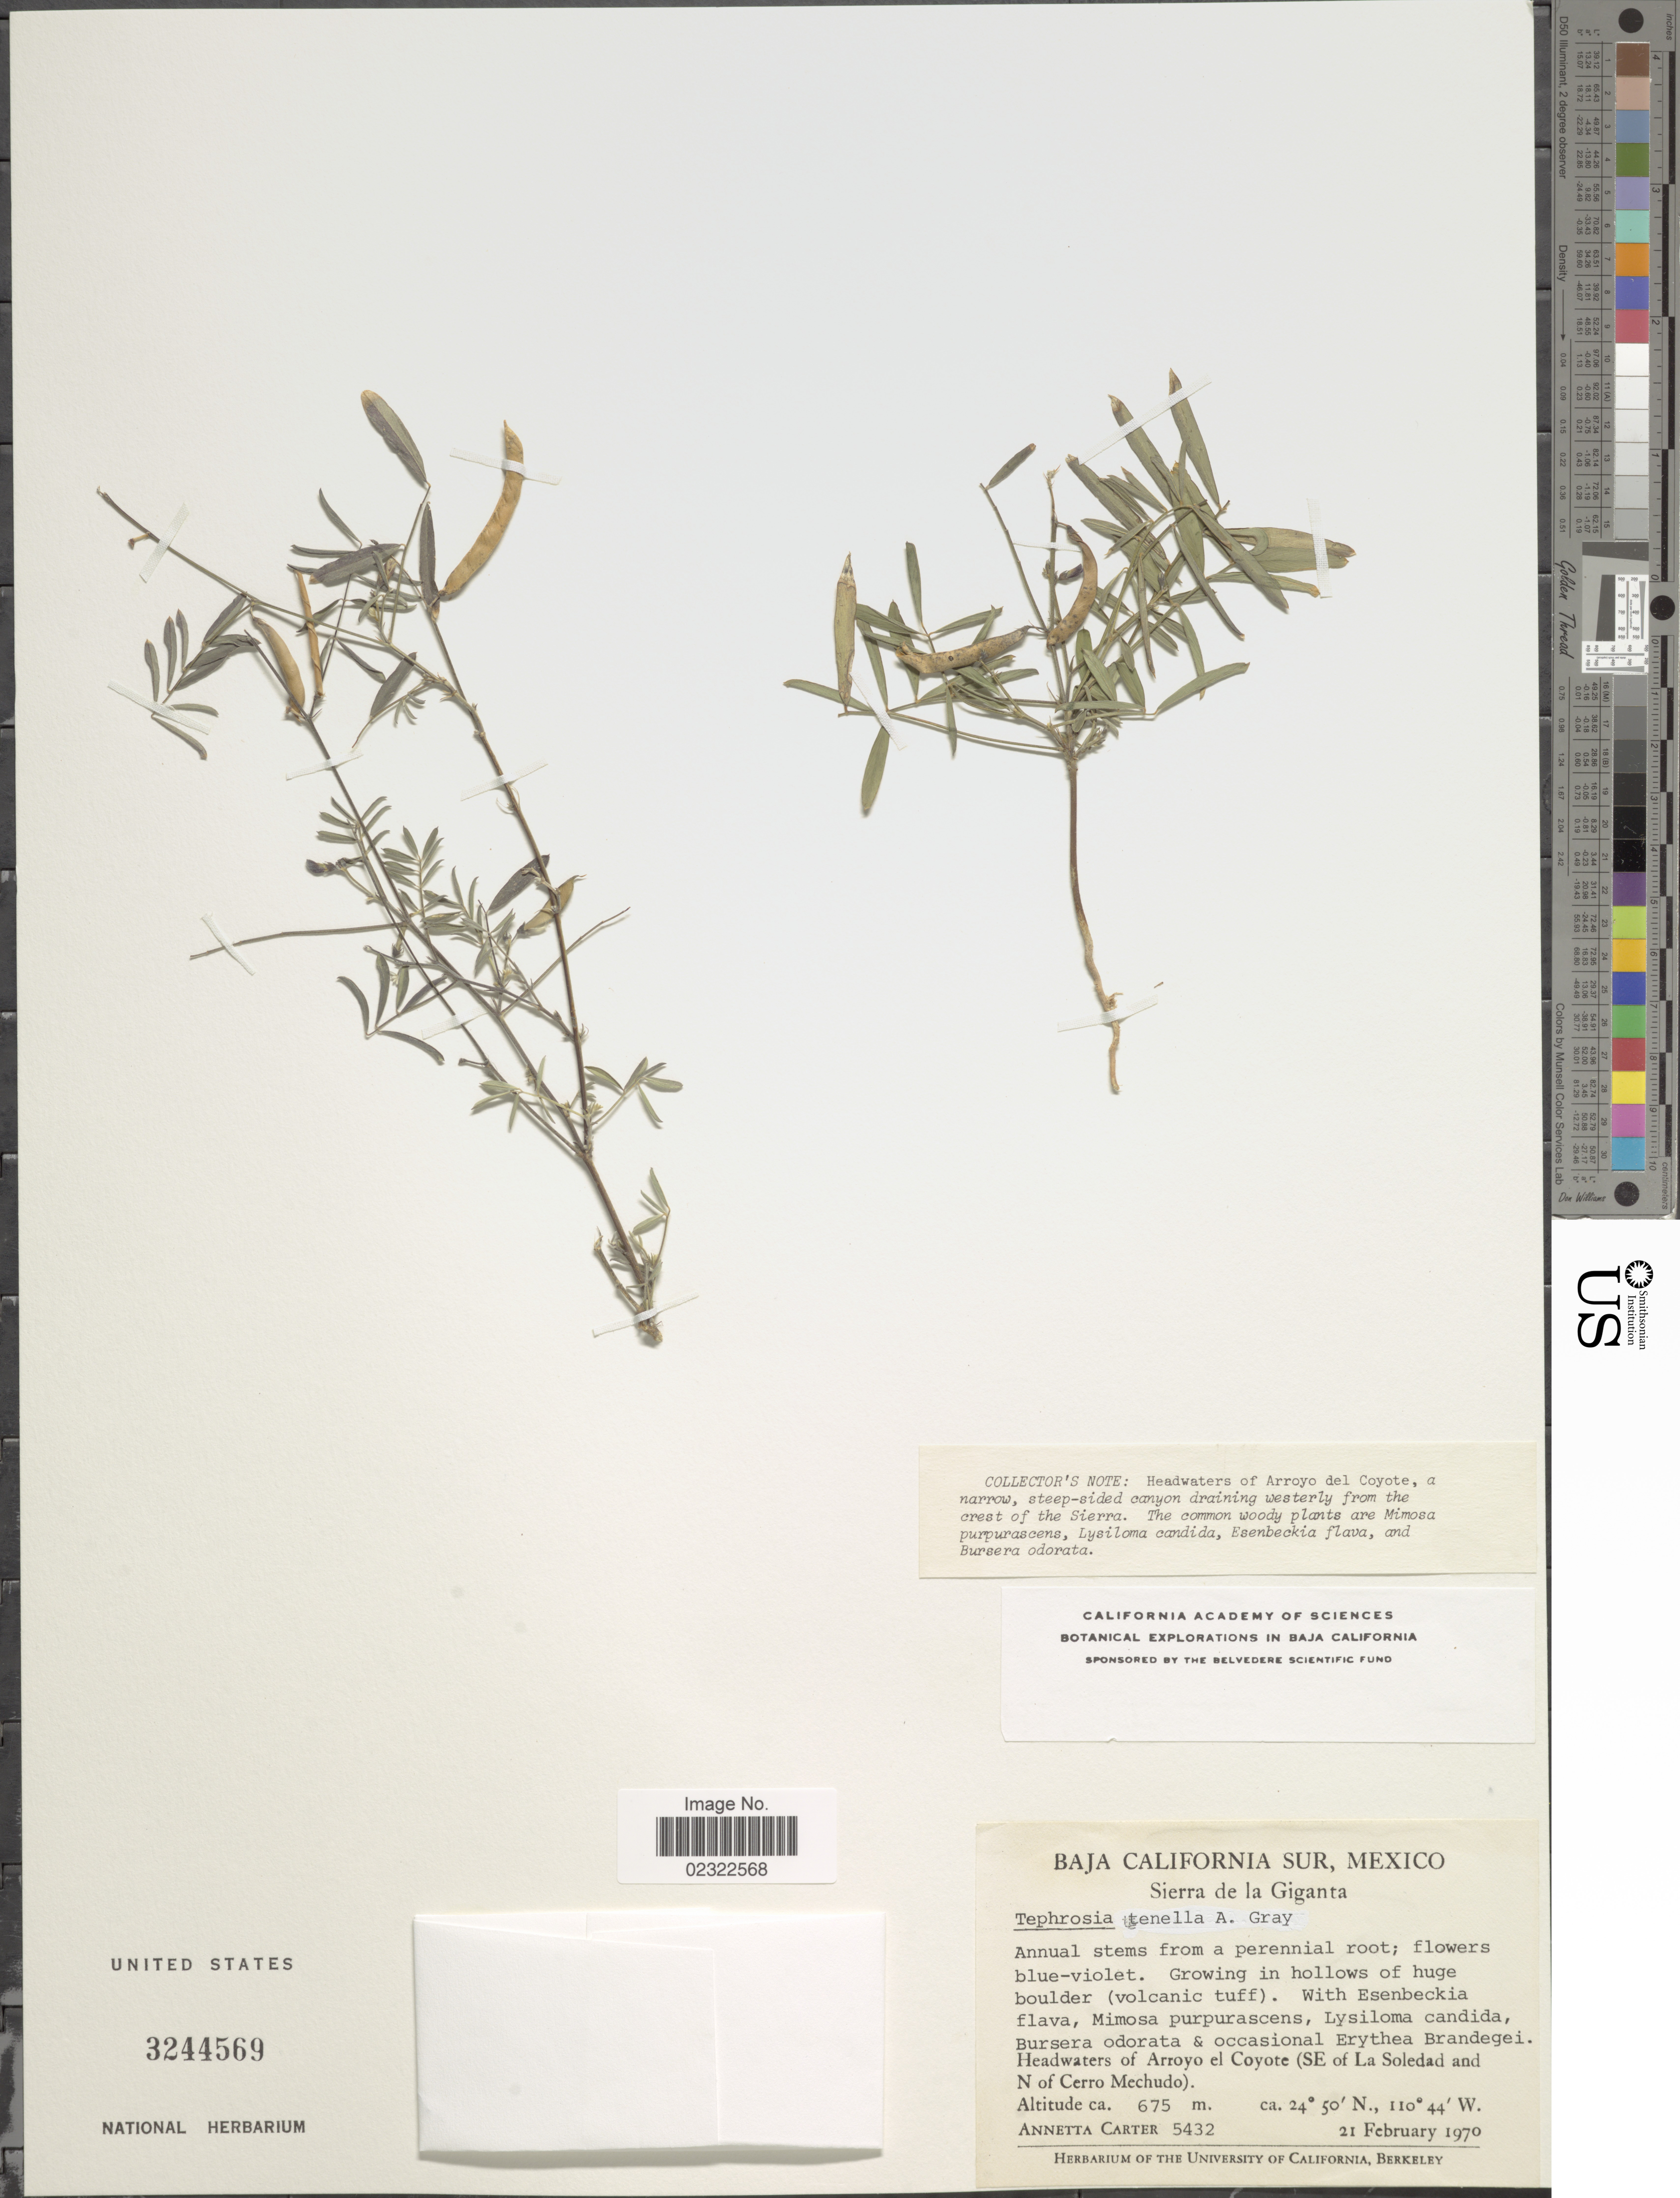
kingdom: Plantae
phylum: Tracheophyta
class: Magnoliopsida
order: Fabales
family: Fabaceae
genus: Tephrosia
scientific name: Tephrosia tenella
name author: A. Gray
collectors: A. Carter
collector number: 5432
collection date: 1970-02-21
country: Mexico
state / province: Baja California Sur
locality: Baja California Sur, Mexico, Headwaters of Arroyo el Coyote (SE of La Soledad and N of Cerro Mechudo).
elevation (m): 675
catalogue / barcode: US 3244569